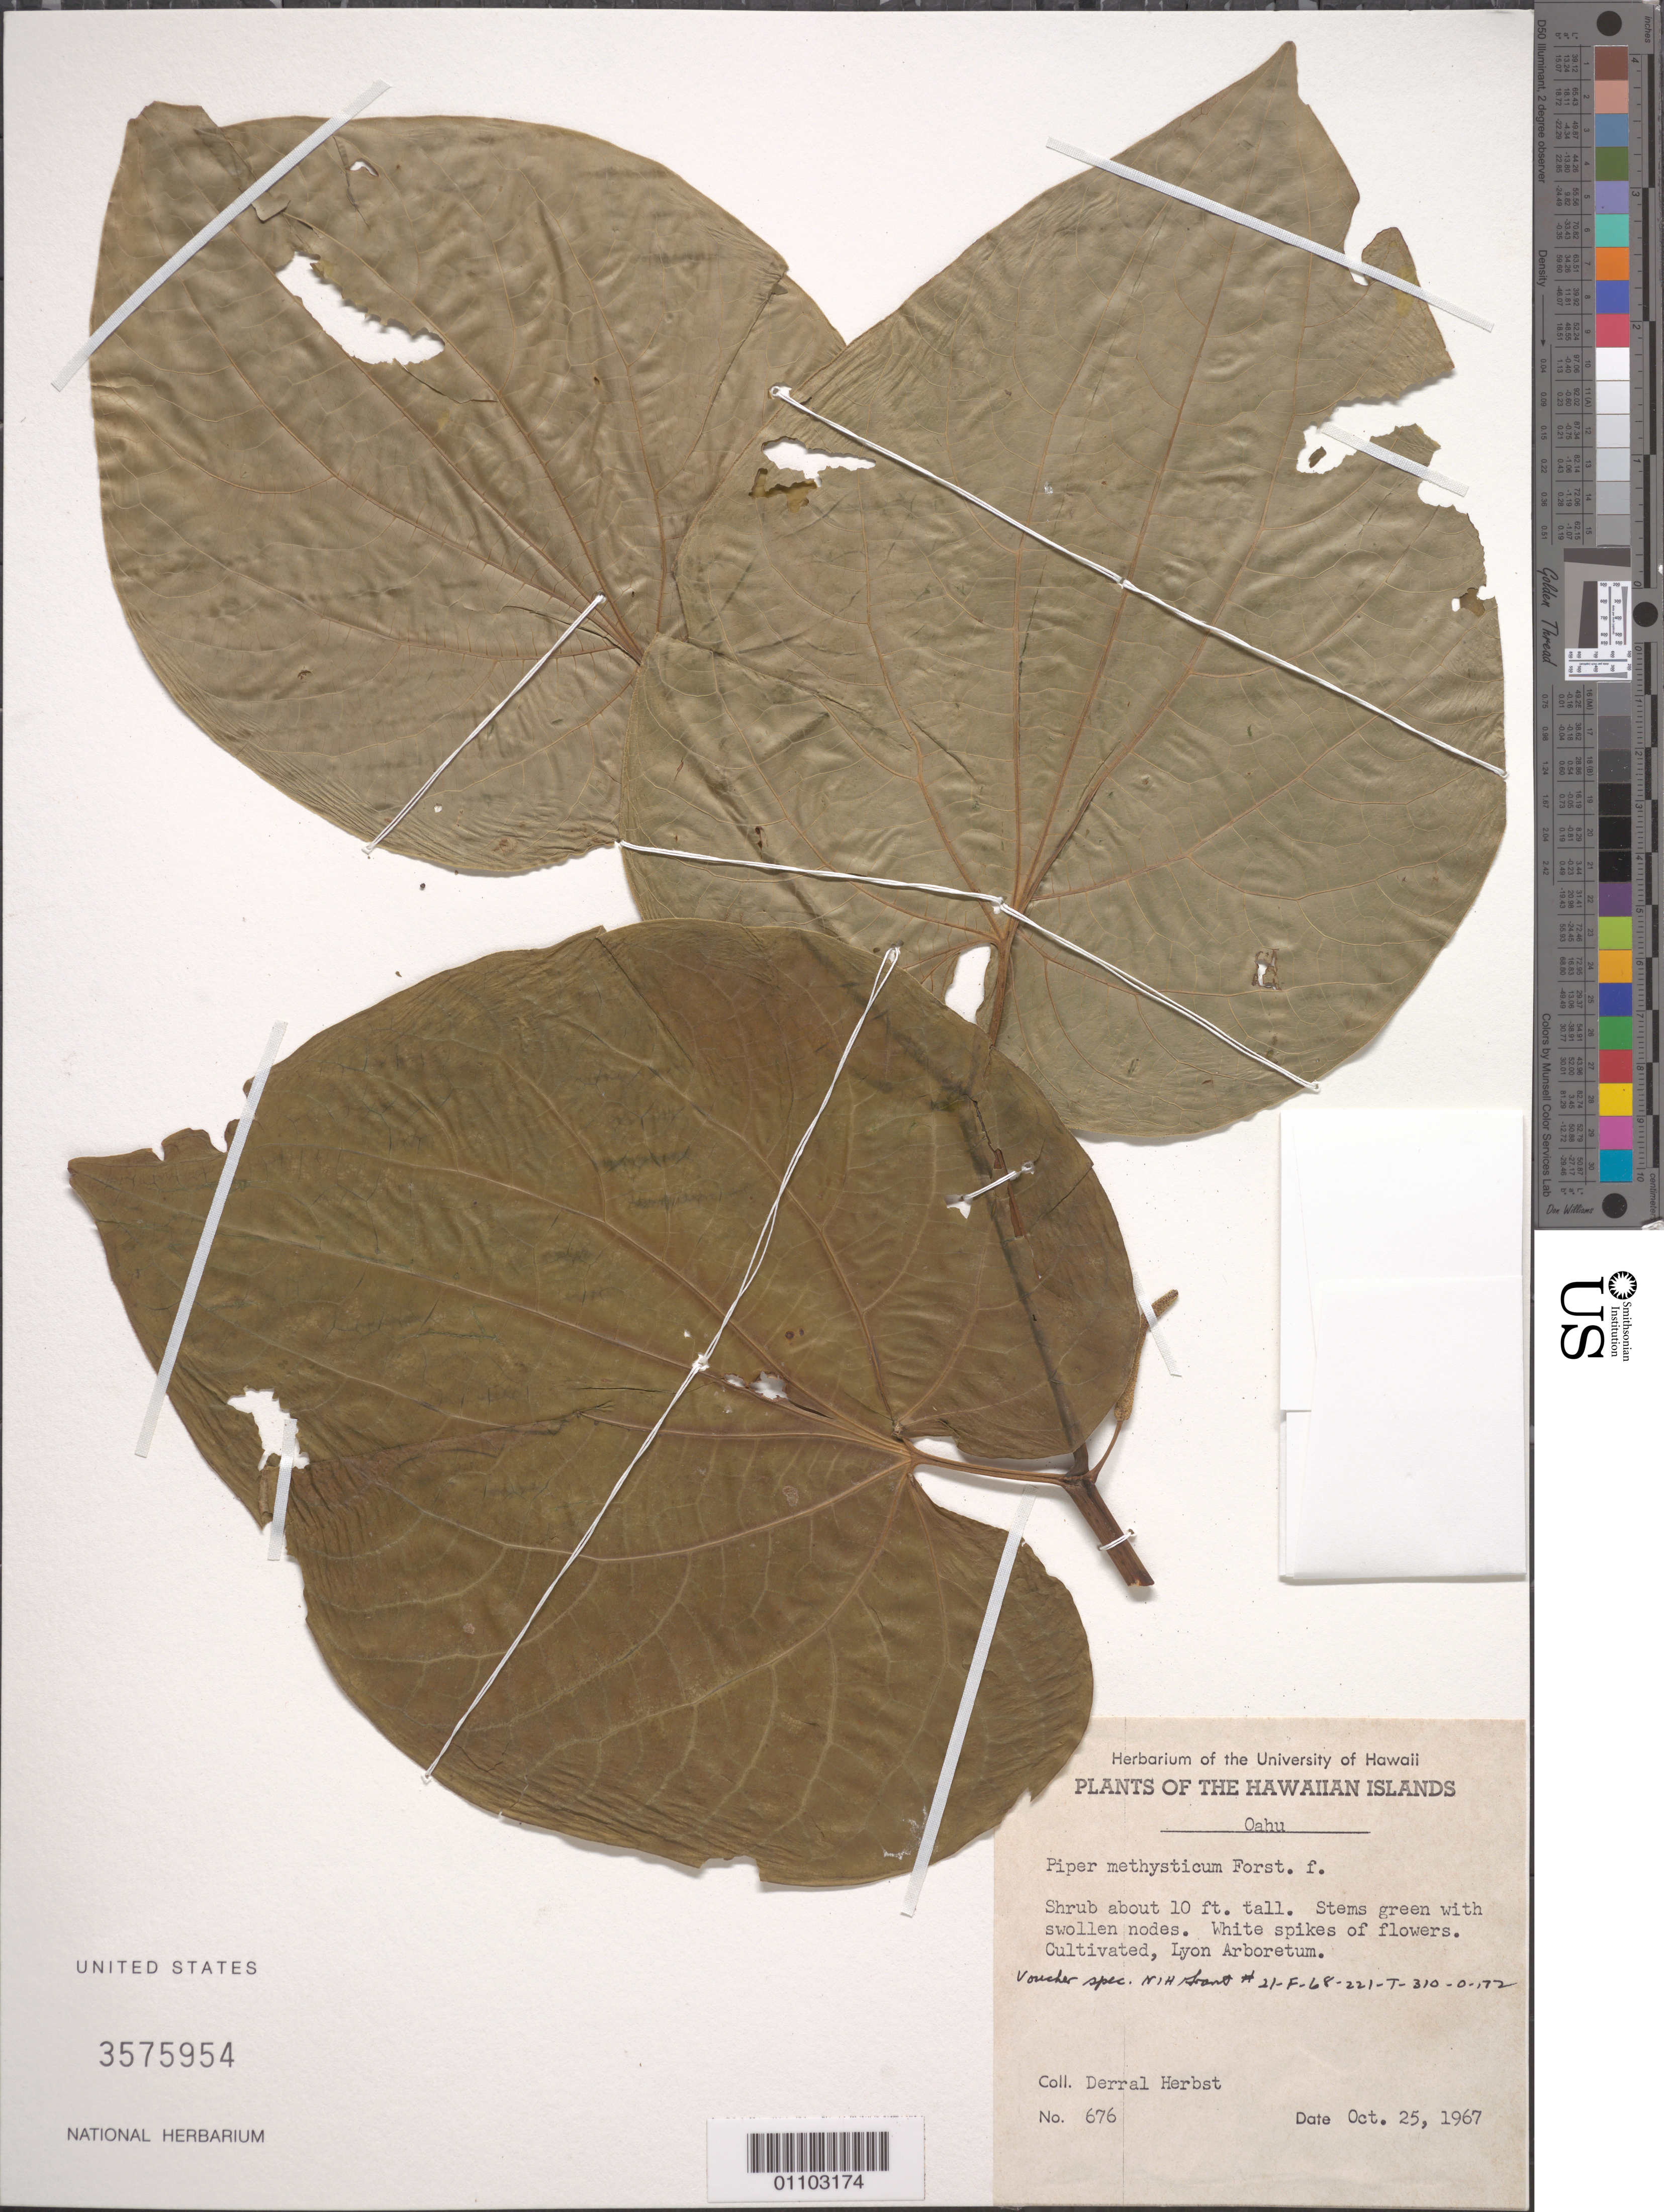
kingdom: Plantae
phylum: Tracheophyta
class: Magnoliopsida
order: Piperales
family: Piperaceae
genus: Piper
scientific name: Piper methysticum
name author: J.R. Forst. & G. Forst.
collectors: D. R. Herbst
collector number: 676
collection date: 1967-10-25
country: United States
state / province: Hawaii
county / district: Honolulu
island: Oahu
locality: Lyon Arboretum. Cultivated.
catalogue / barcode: US 3575954